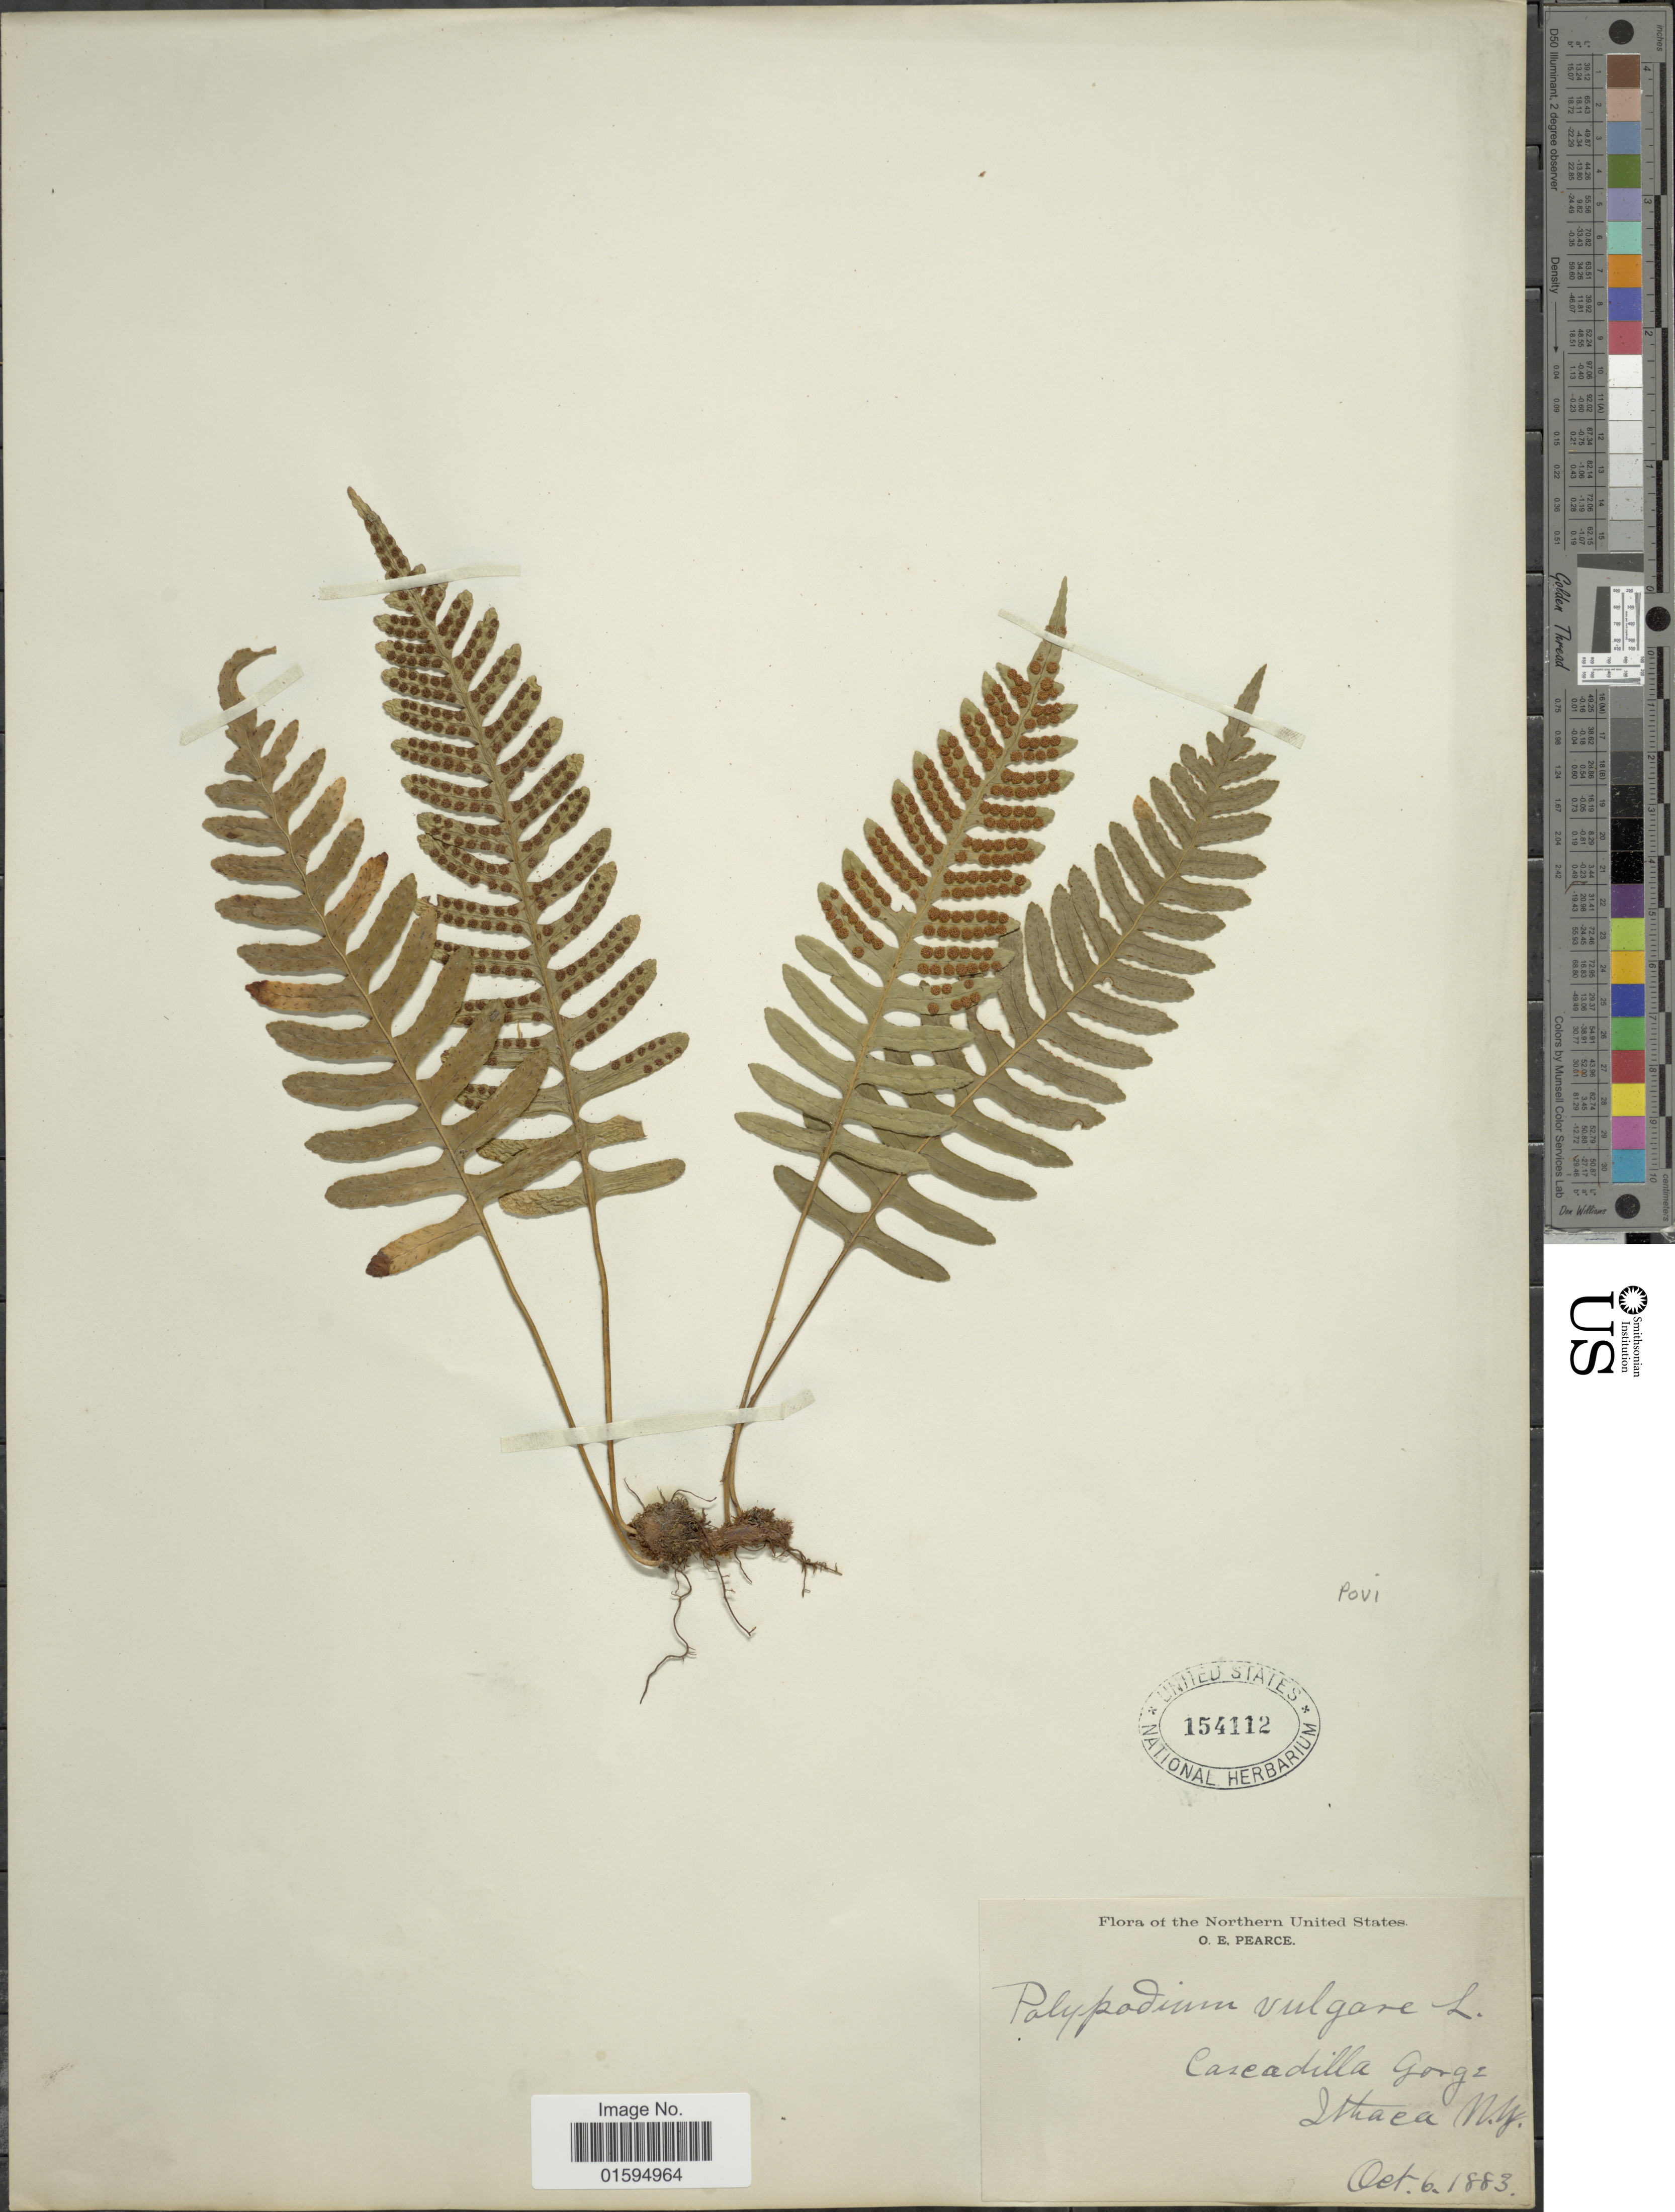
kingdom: Plantae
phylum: Tracheophyta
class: Polypodiopsida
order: Polypodiales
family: Polypodiaceae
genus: Polypodium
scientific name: Polypodium virginianum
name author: L.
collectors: O. E. Pearce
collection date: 1883-10-06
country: United States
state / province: New York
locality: Cascadilla Gorge, Ithaca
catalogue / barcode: US 154112